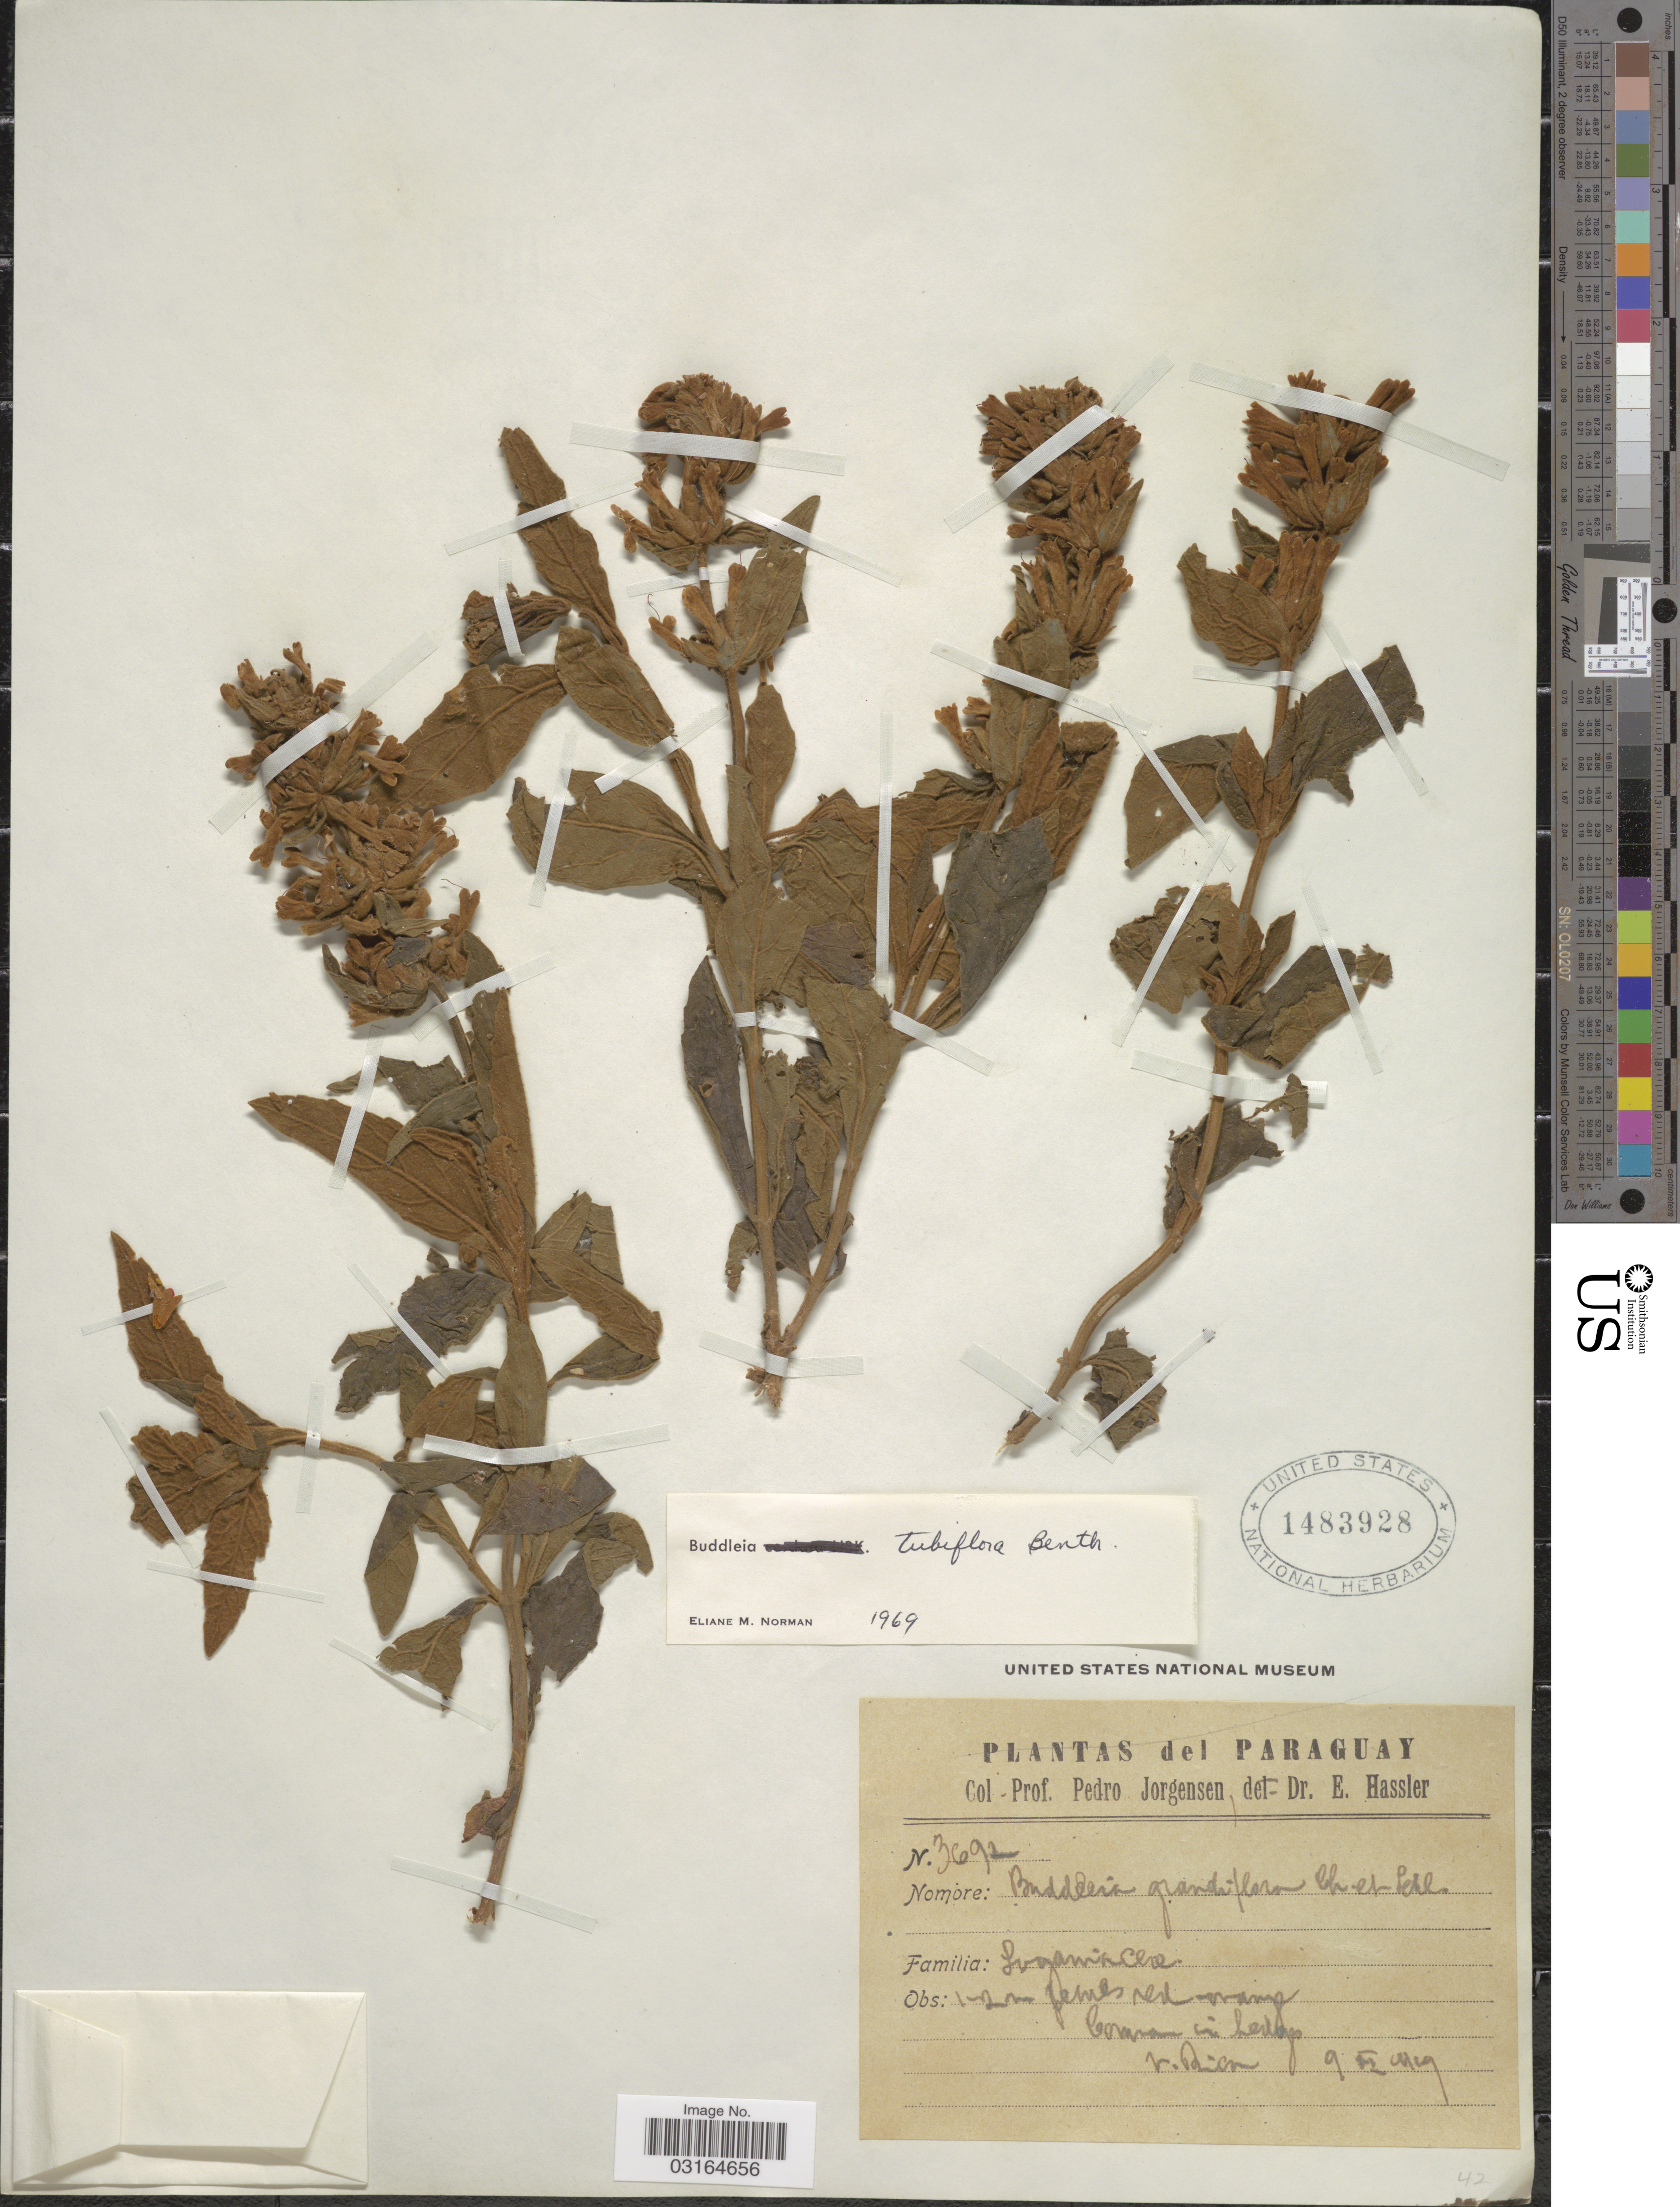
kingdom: Plantae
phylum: Tracheophyta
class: Magnoliopsida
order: Lamiales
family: Scrophulariaceae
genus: Buddleja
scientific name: Buddleja tubiflora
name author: Benth.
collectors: P. Jörgensen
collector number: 3692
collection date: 1919-06-09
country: Paraguay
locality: V. Rica.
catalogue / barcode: US 1483928